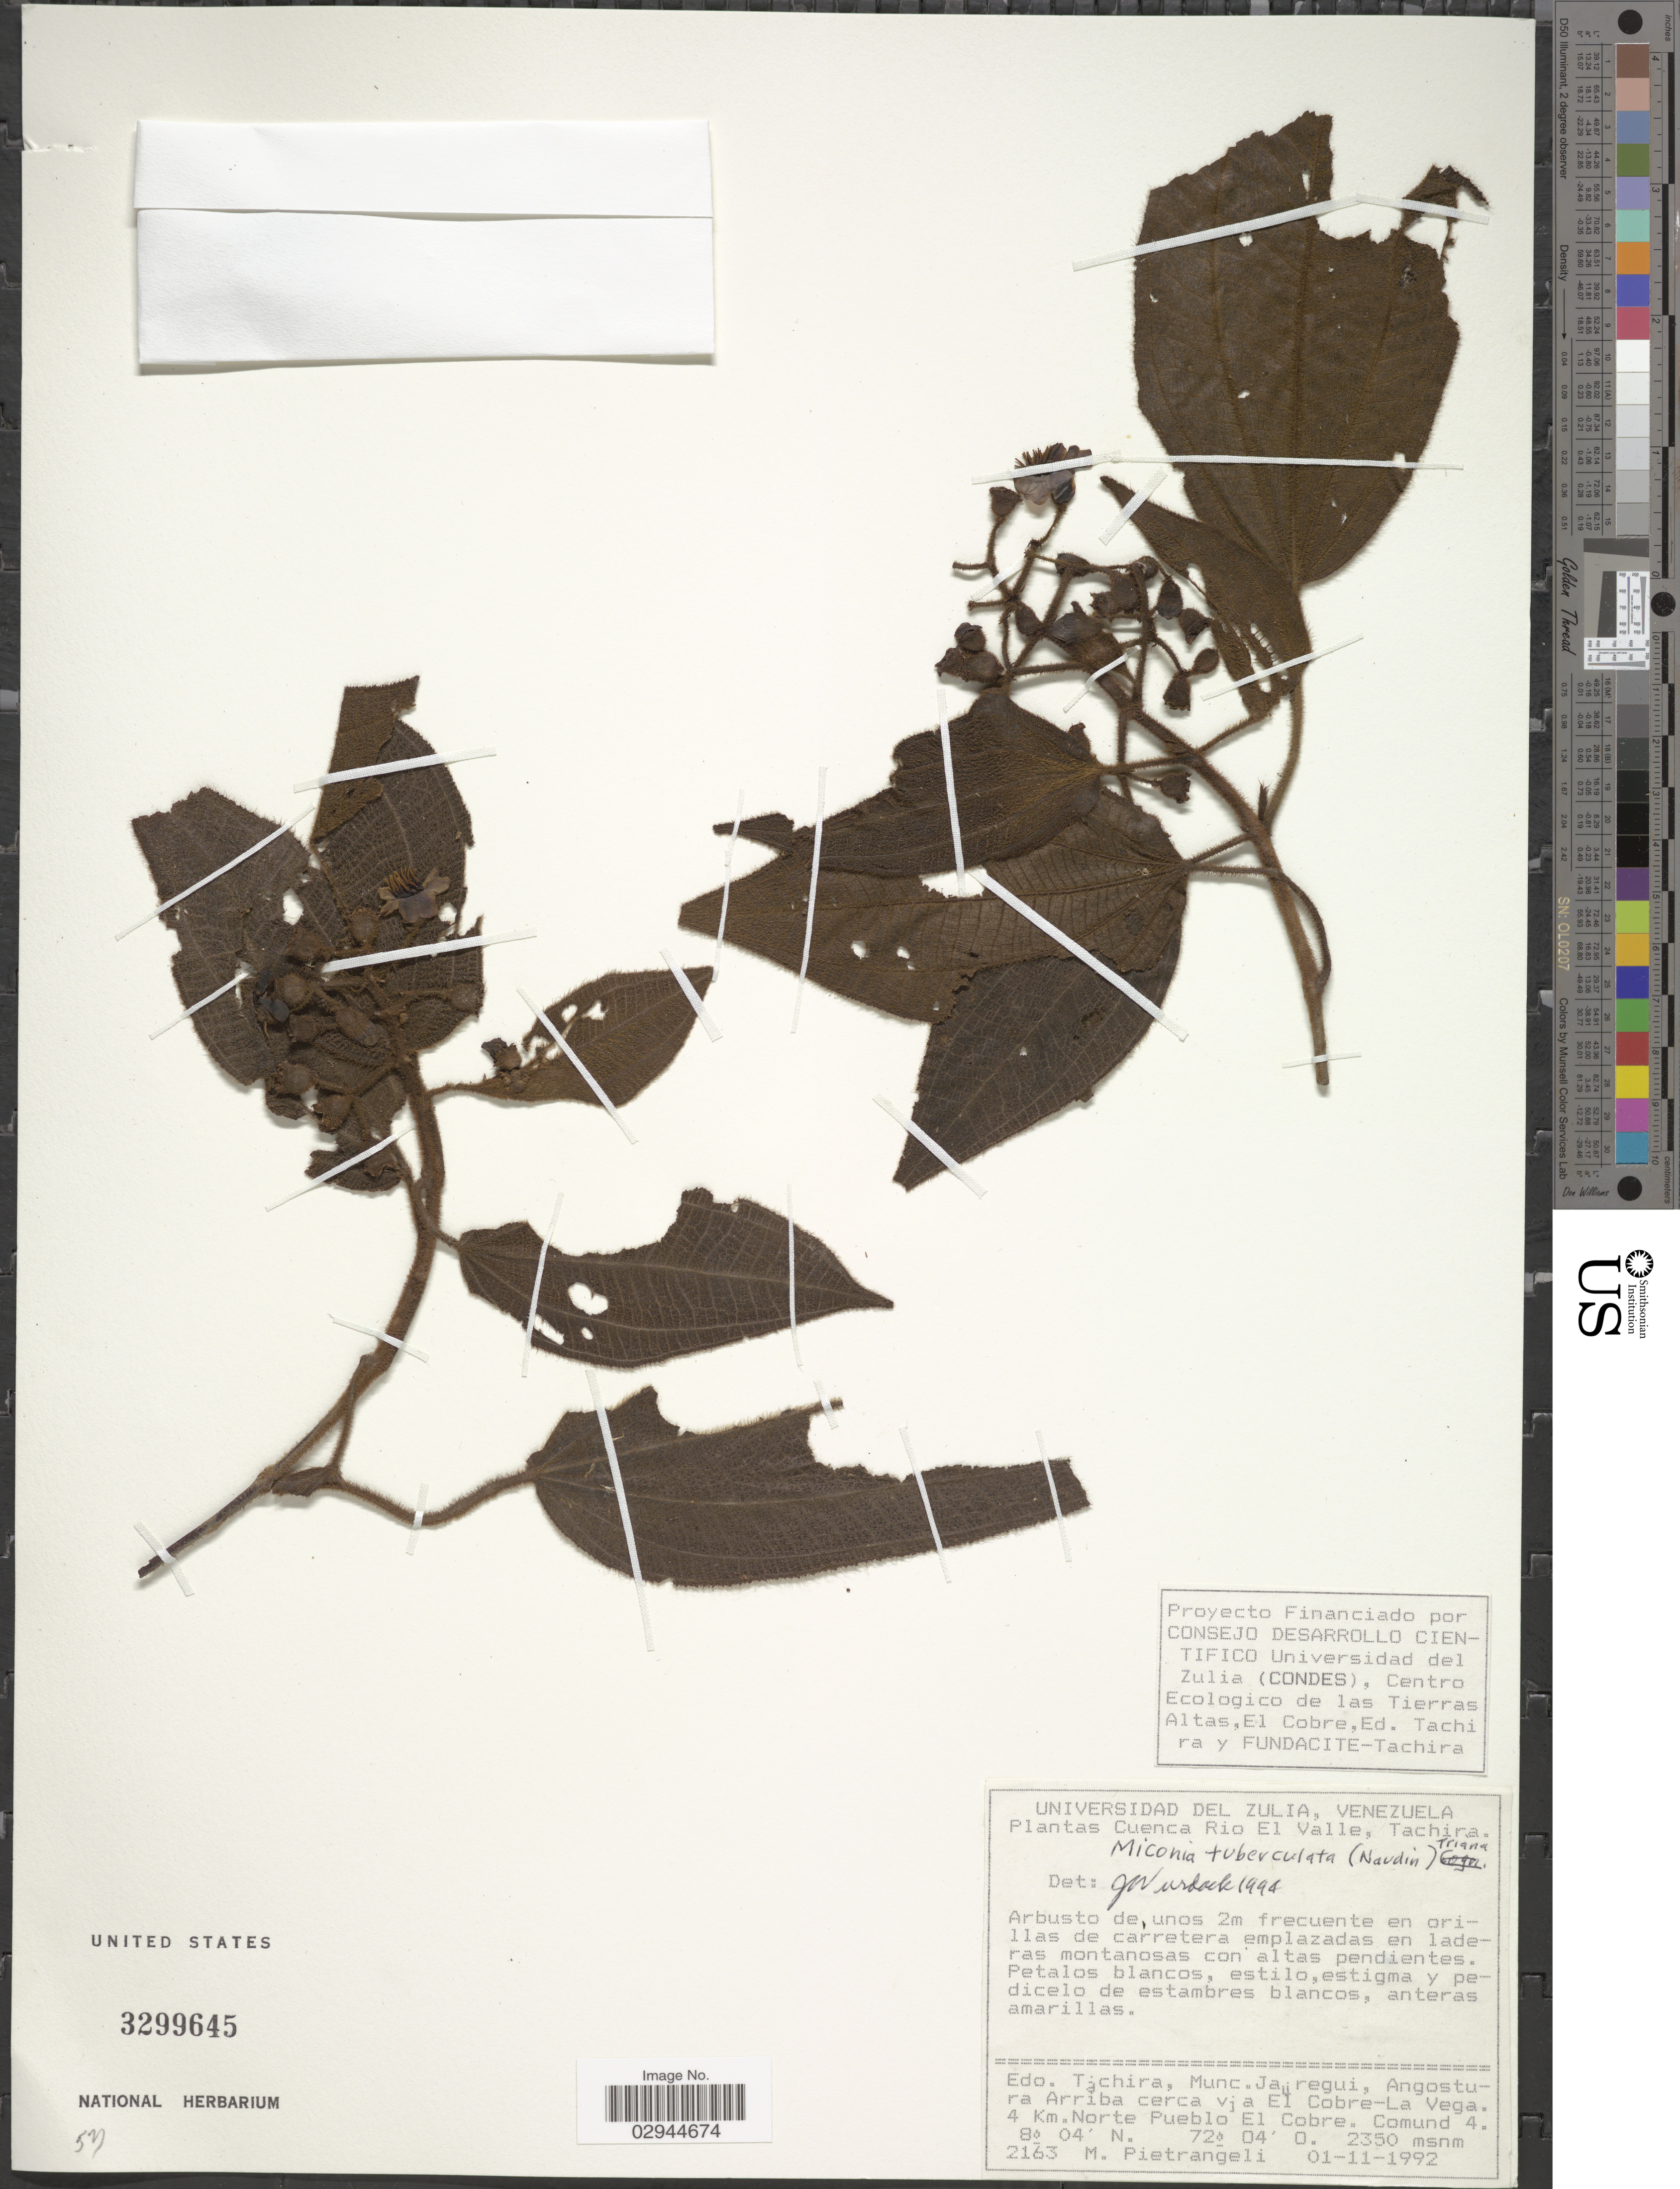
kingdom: Plantae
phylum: Tracheophyta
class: Magnoliopsida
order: Myrtales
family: Melastomataceae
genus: Miconia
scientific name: Miconia tuberculata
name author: (Naudin) Triana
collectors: M. Pietrangeli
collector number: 2163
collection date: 1992-11-01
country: Venezuela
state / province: Tachira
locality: Munc. Jaregui, Angostura Arriba cerca via El Cobre-La Vega, 4 Km. Norte Pueblo El Cobre, Comund 4.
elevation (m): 2350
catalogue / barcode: US 3299645